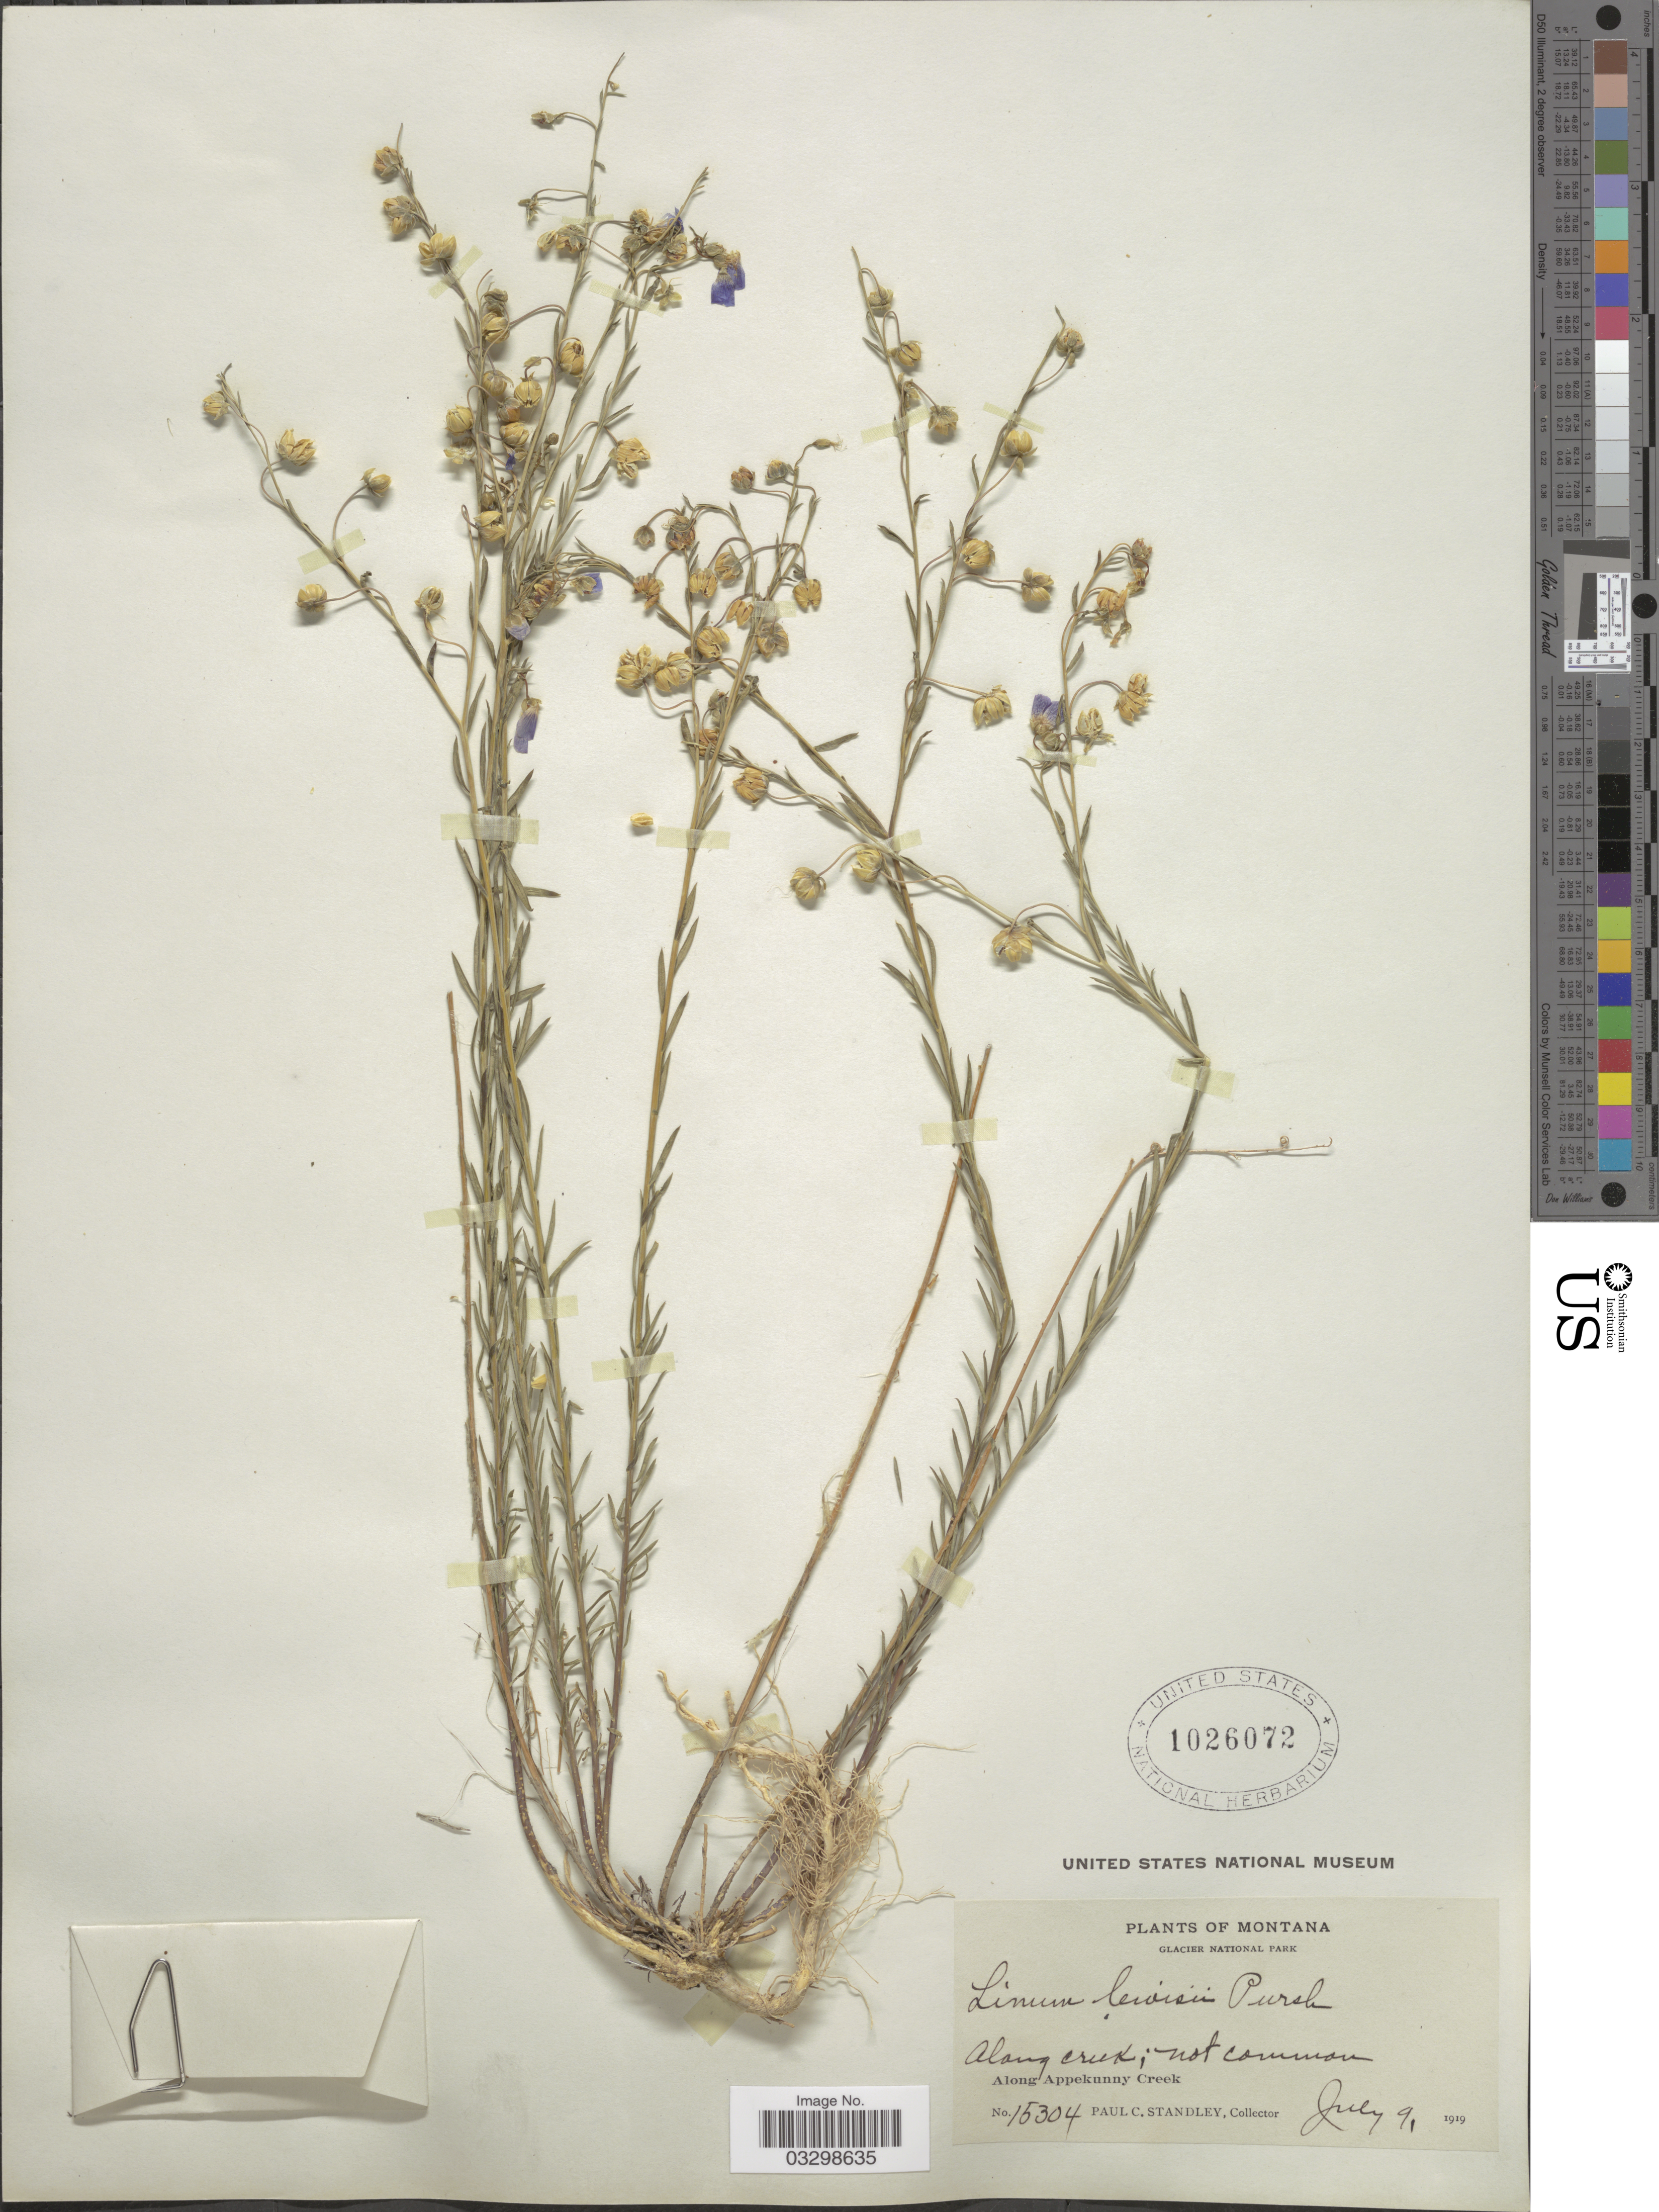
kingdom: Plantae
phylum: Tracheophyta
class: Magnoliopsida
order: Malpighiales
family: Linaceae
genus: Linum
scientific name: Linum lewisii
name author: Pursh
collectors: P. C. Standley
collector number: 15304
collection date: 1919-07-09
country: United States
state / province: Montana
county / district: Glacier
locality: Glacier National Park. Along Appekunny Creek.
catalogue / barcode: US 1026072